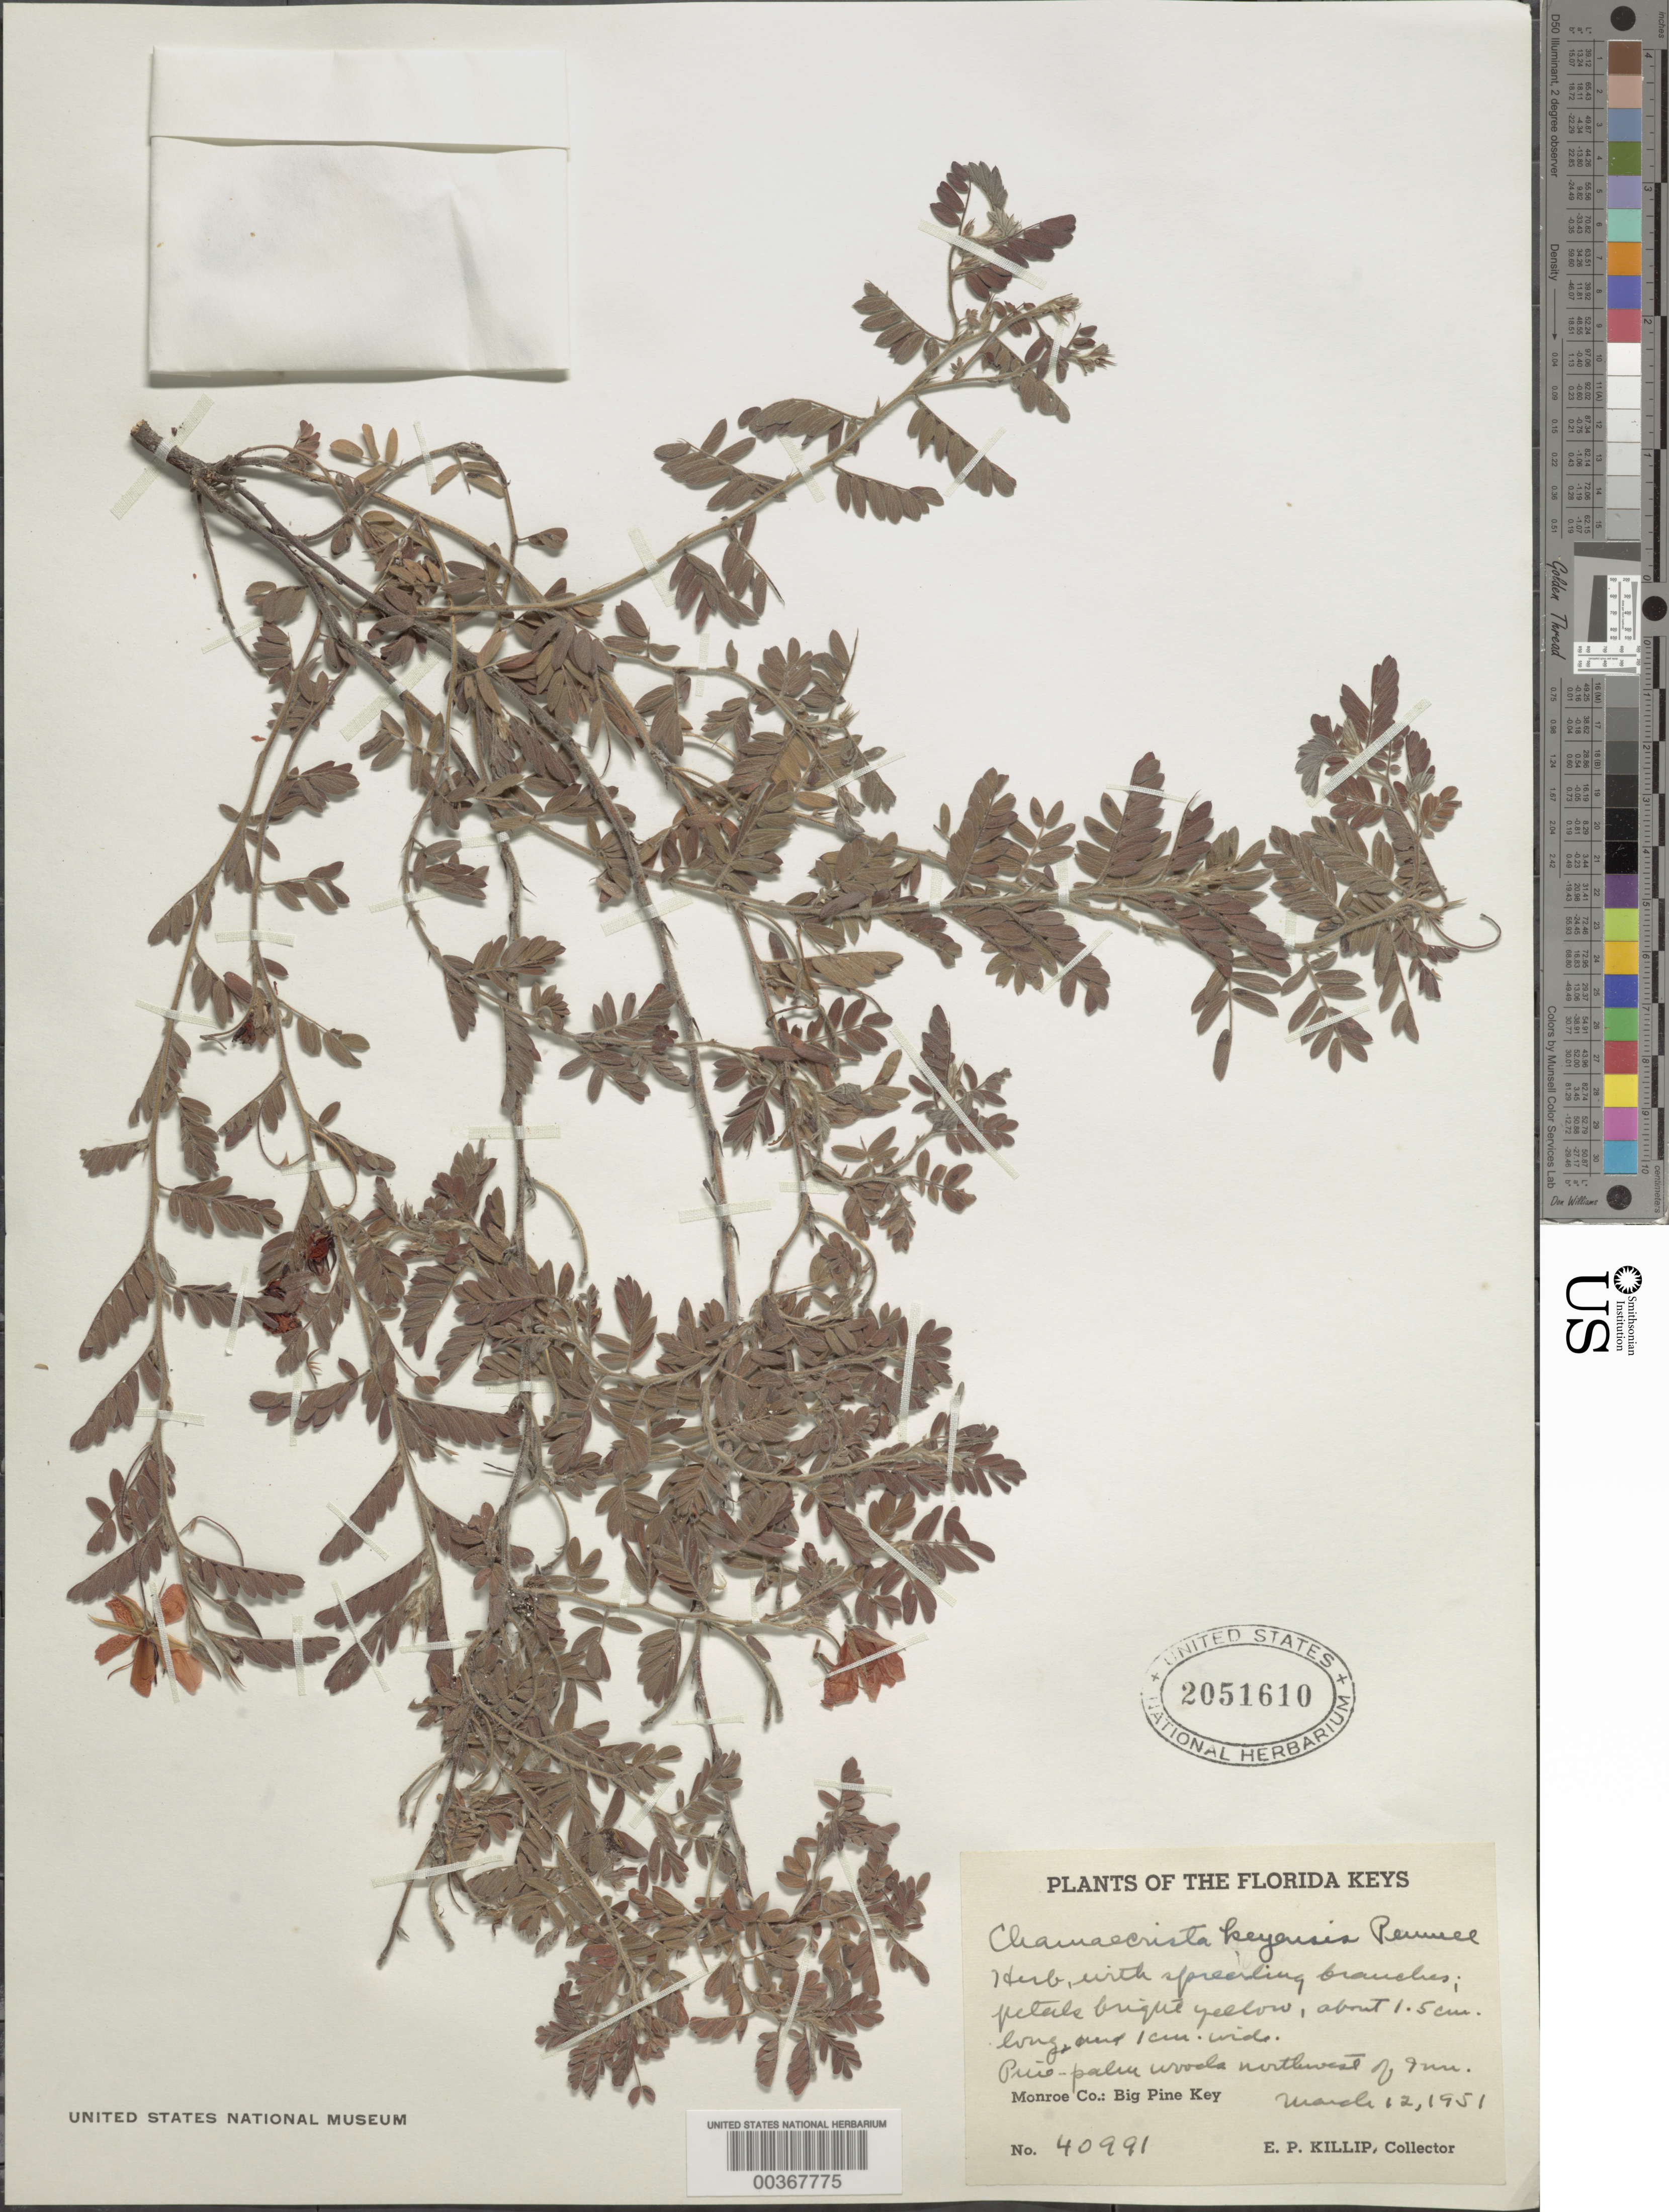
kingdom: Plantae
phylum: Tracheophyta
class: Magnoliopsida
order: Fabales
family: Fabaceae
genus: Chamaecrista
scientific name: Chamaecrista lineata var. keyensis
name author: (Pennell) H.S. Irwin & Barneby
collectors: E. P. Killip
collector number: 40991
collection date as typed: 12 Mar 1951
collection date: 1951-03-12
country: United States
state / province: Florida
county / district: Monroe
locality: Big pine key, nw of inn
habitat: Woods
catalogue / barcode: US 2051610